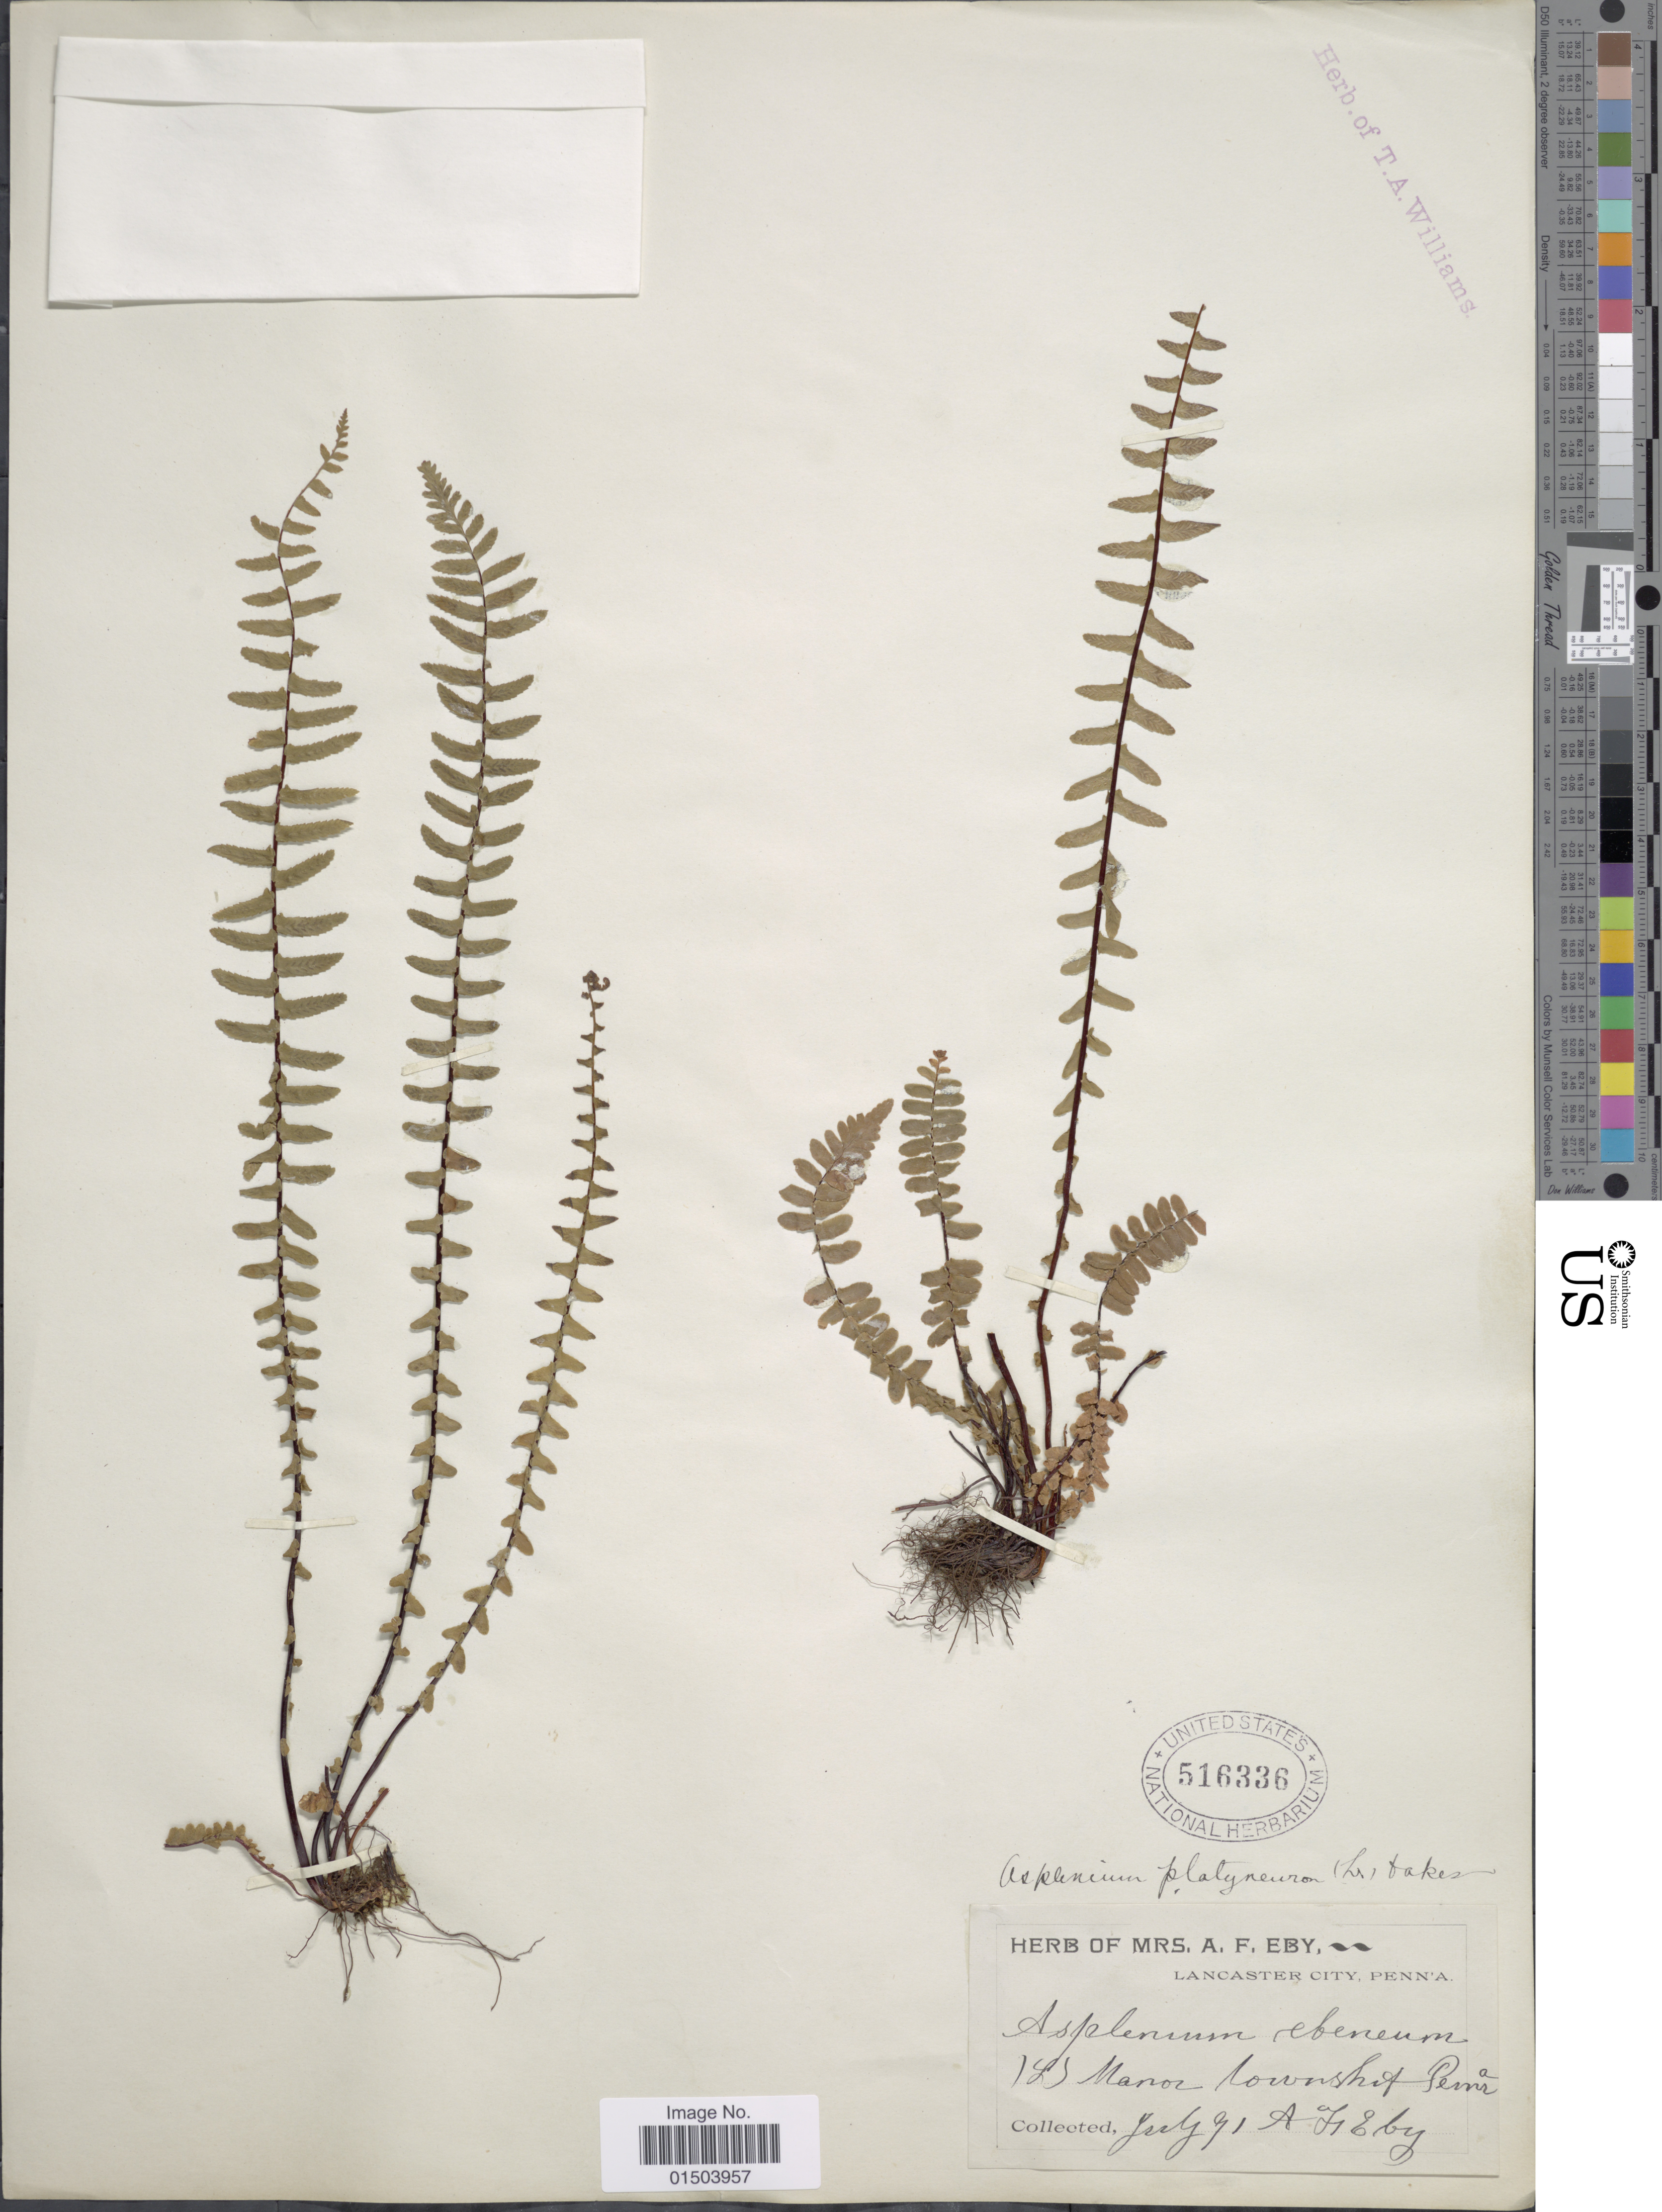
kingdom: Plantae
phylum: Tracheophyta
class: Polypodiopsida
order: Polypodiales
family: Aspleniaceae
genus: Asplenium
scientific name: Asplenium platyneuron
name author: (L.) Britton, Stearns & Poggenb.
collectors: A. F. Eby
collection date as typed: Transcribed d/m/y: /7/71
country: United States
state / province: Pennsylvania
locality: Lancaster City. Manor Township.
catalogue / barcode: US 516336